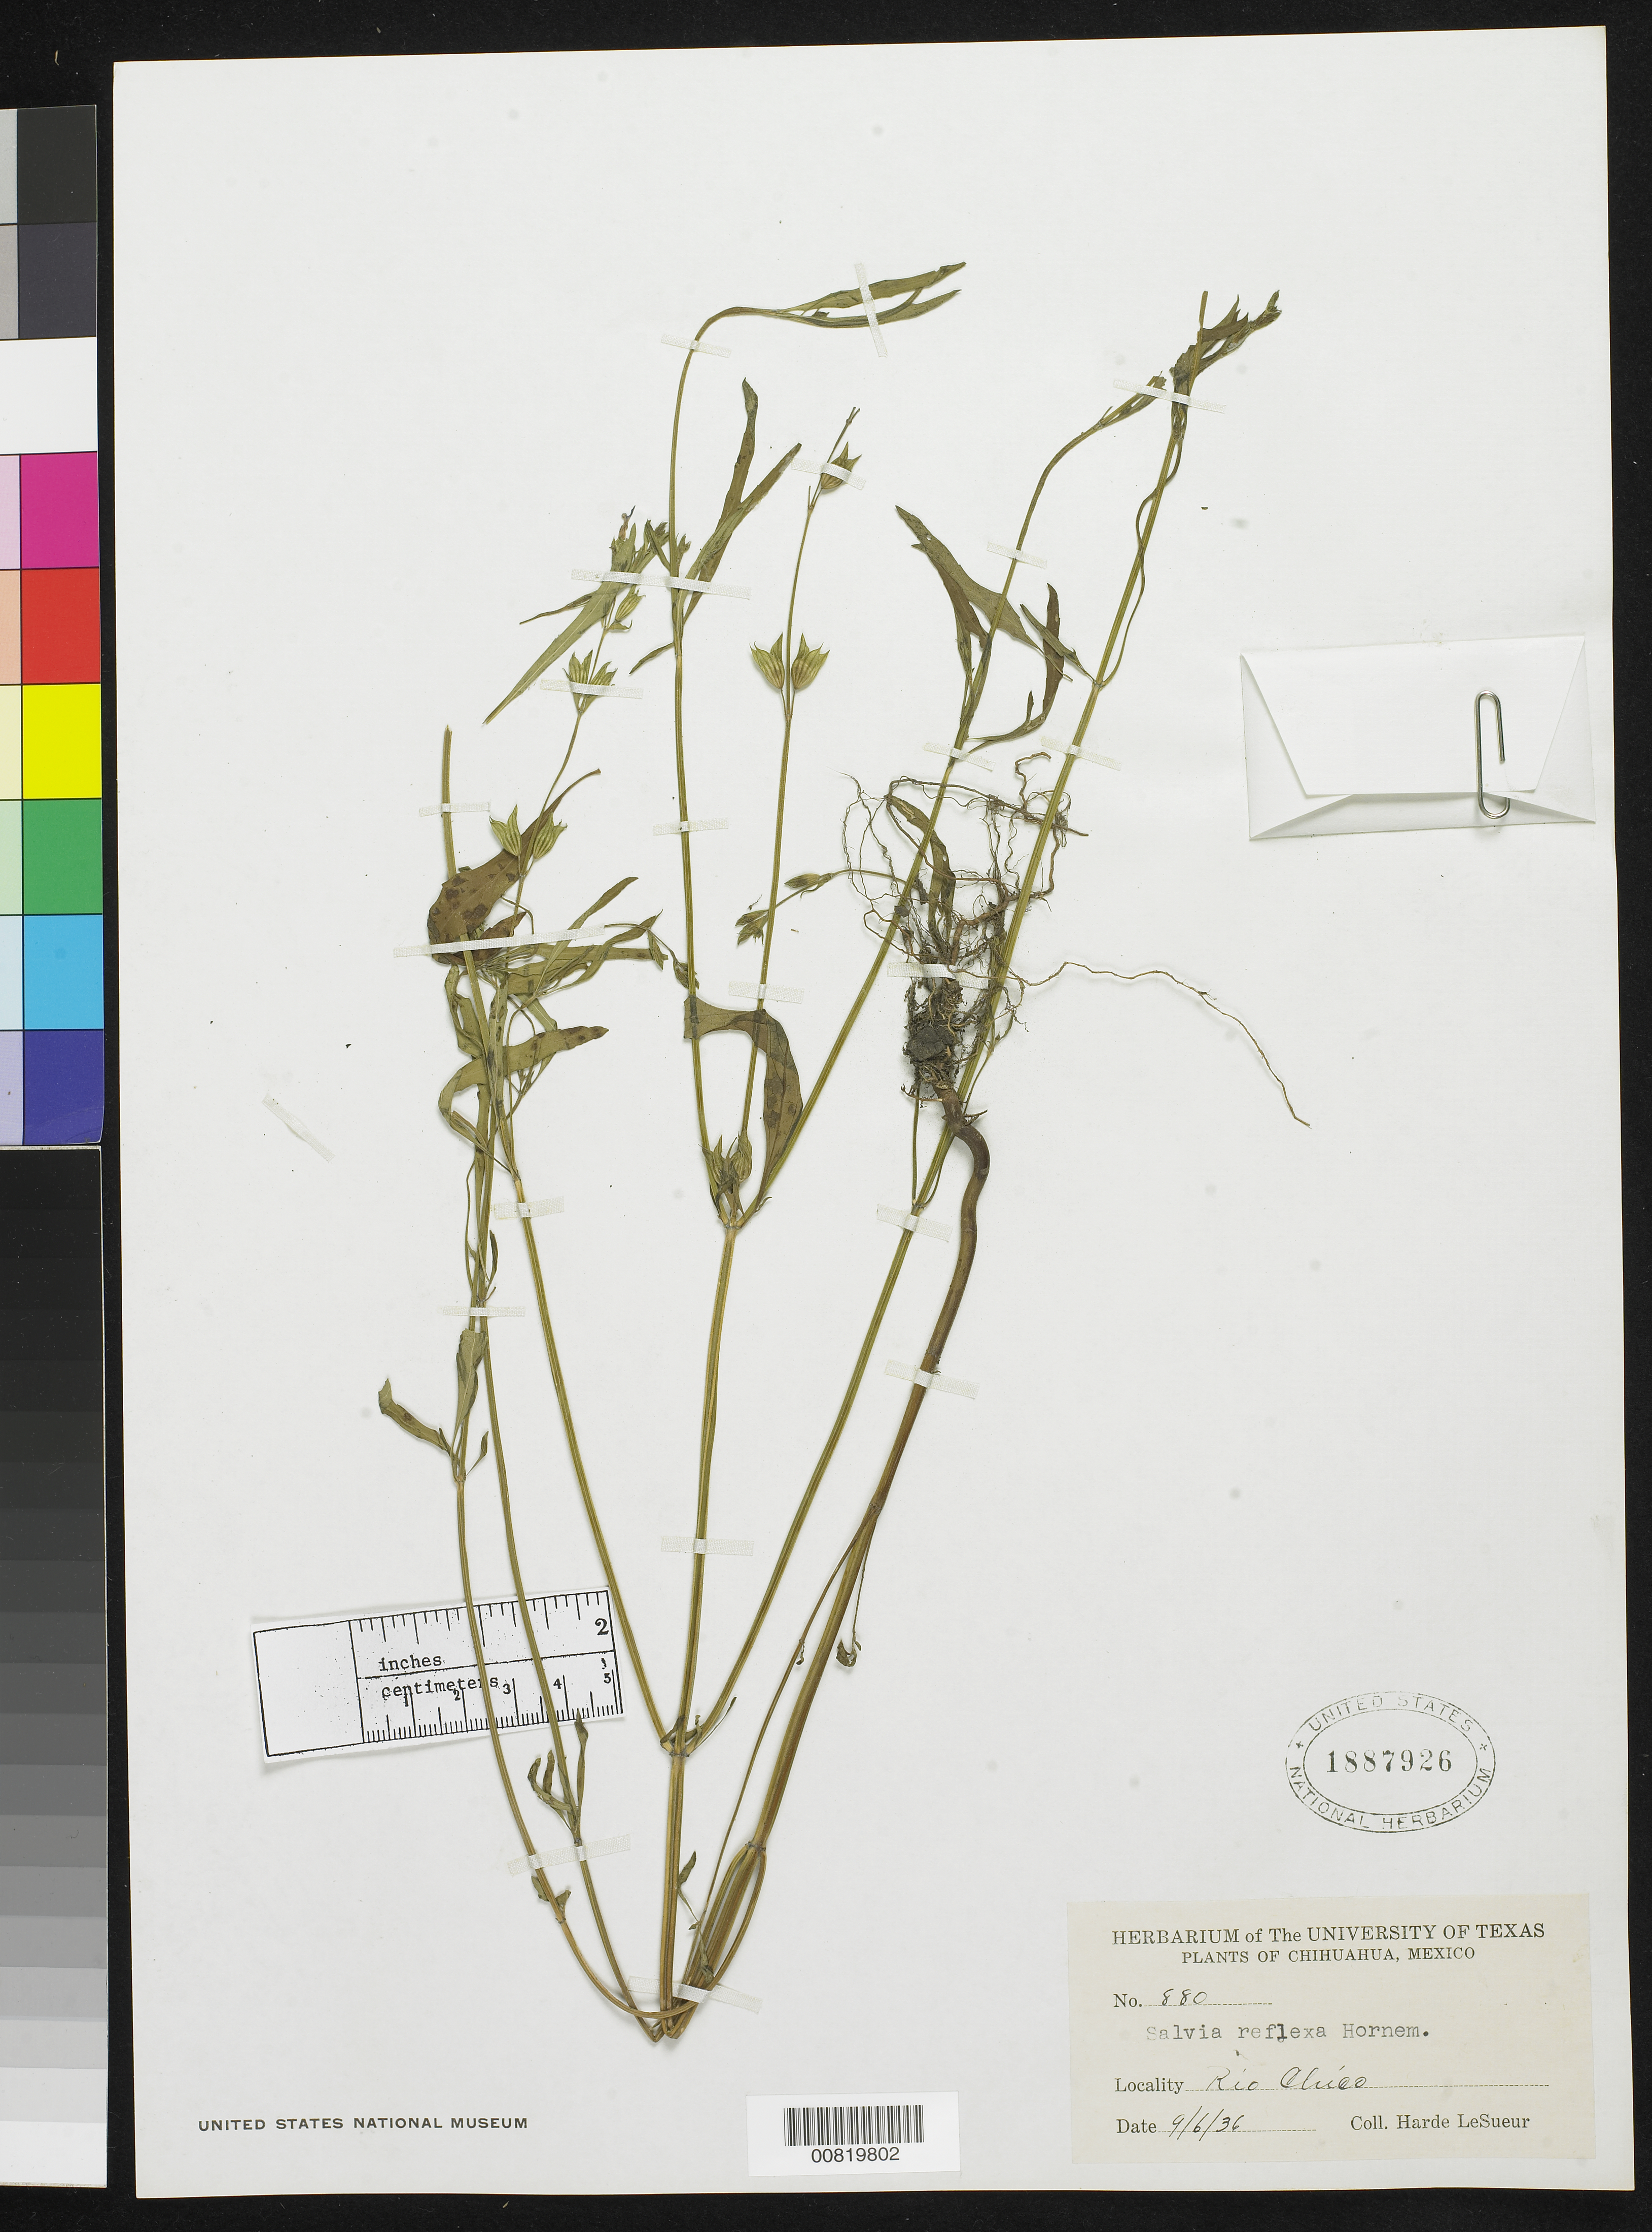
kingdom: Plantae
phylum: Tracheophyta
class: Magnoliopsida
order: Lamiales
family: Lamiaceae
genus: Salvia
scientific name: Salvia reflexa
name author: Hornem.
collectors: D. H. LeSueur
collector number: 880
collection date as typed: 06 Sep 1936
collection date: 1936-09-06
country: Mexico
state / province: Chihuahua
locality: Rio Chico, Chihuahua.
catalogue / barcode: US 1887926